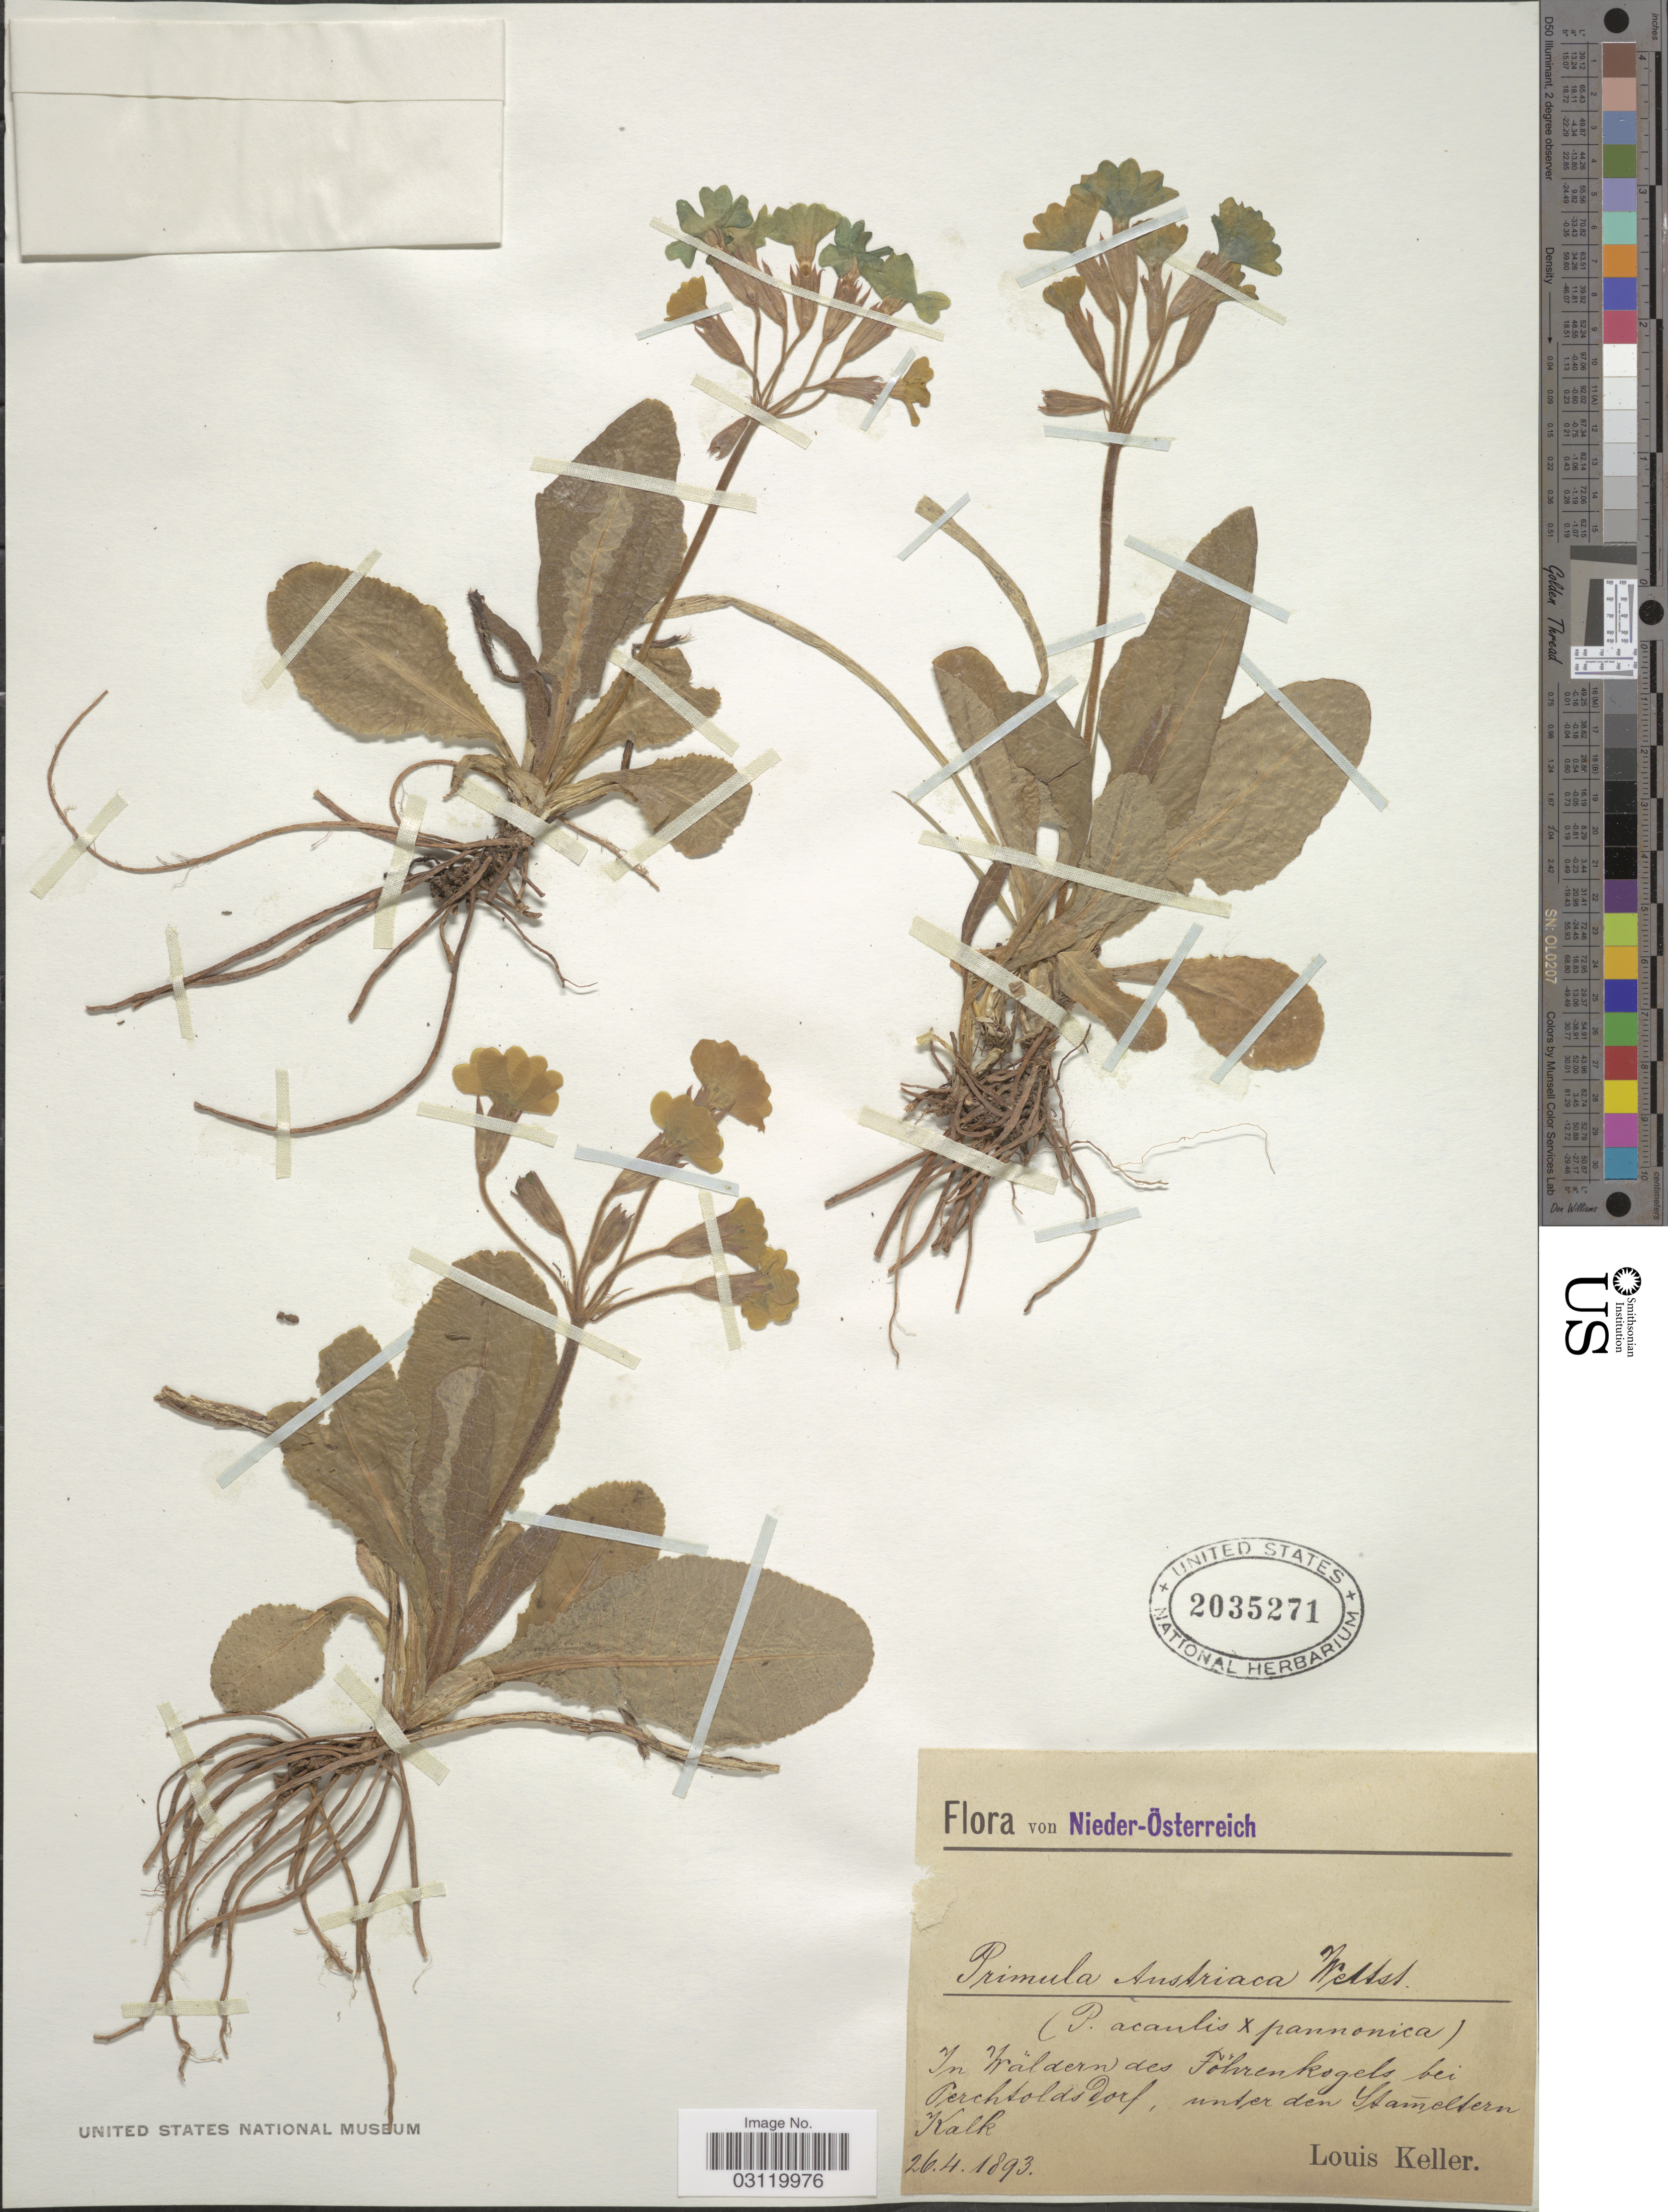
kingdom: Plantae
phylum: Tracheophyta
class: Magnoliopsida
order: Ericales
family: Primulaceae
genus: Primula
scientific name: Primula austriaca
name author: Wettst.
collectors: L. Keller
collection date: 1893-04-26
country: Austria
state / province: Niederosterreich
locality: In Wäldern des Föhrenkogels bei Perchstoldsdorf, unter den Stameltern Kalk.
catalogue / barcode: US 2035271